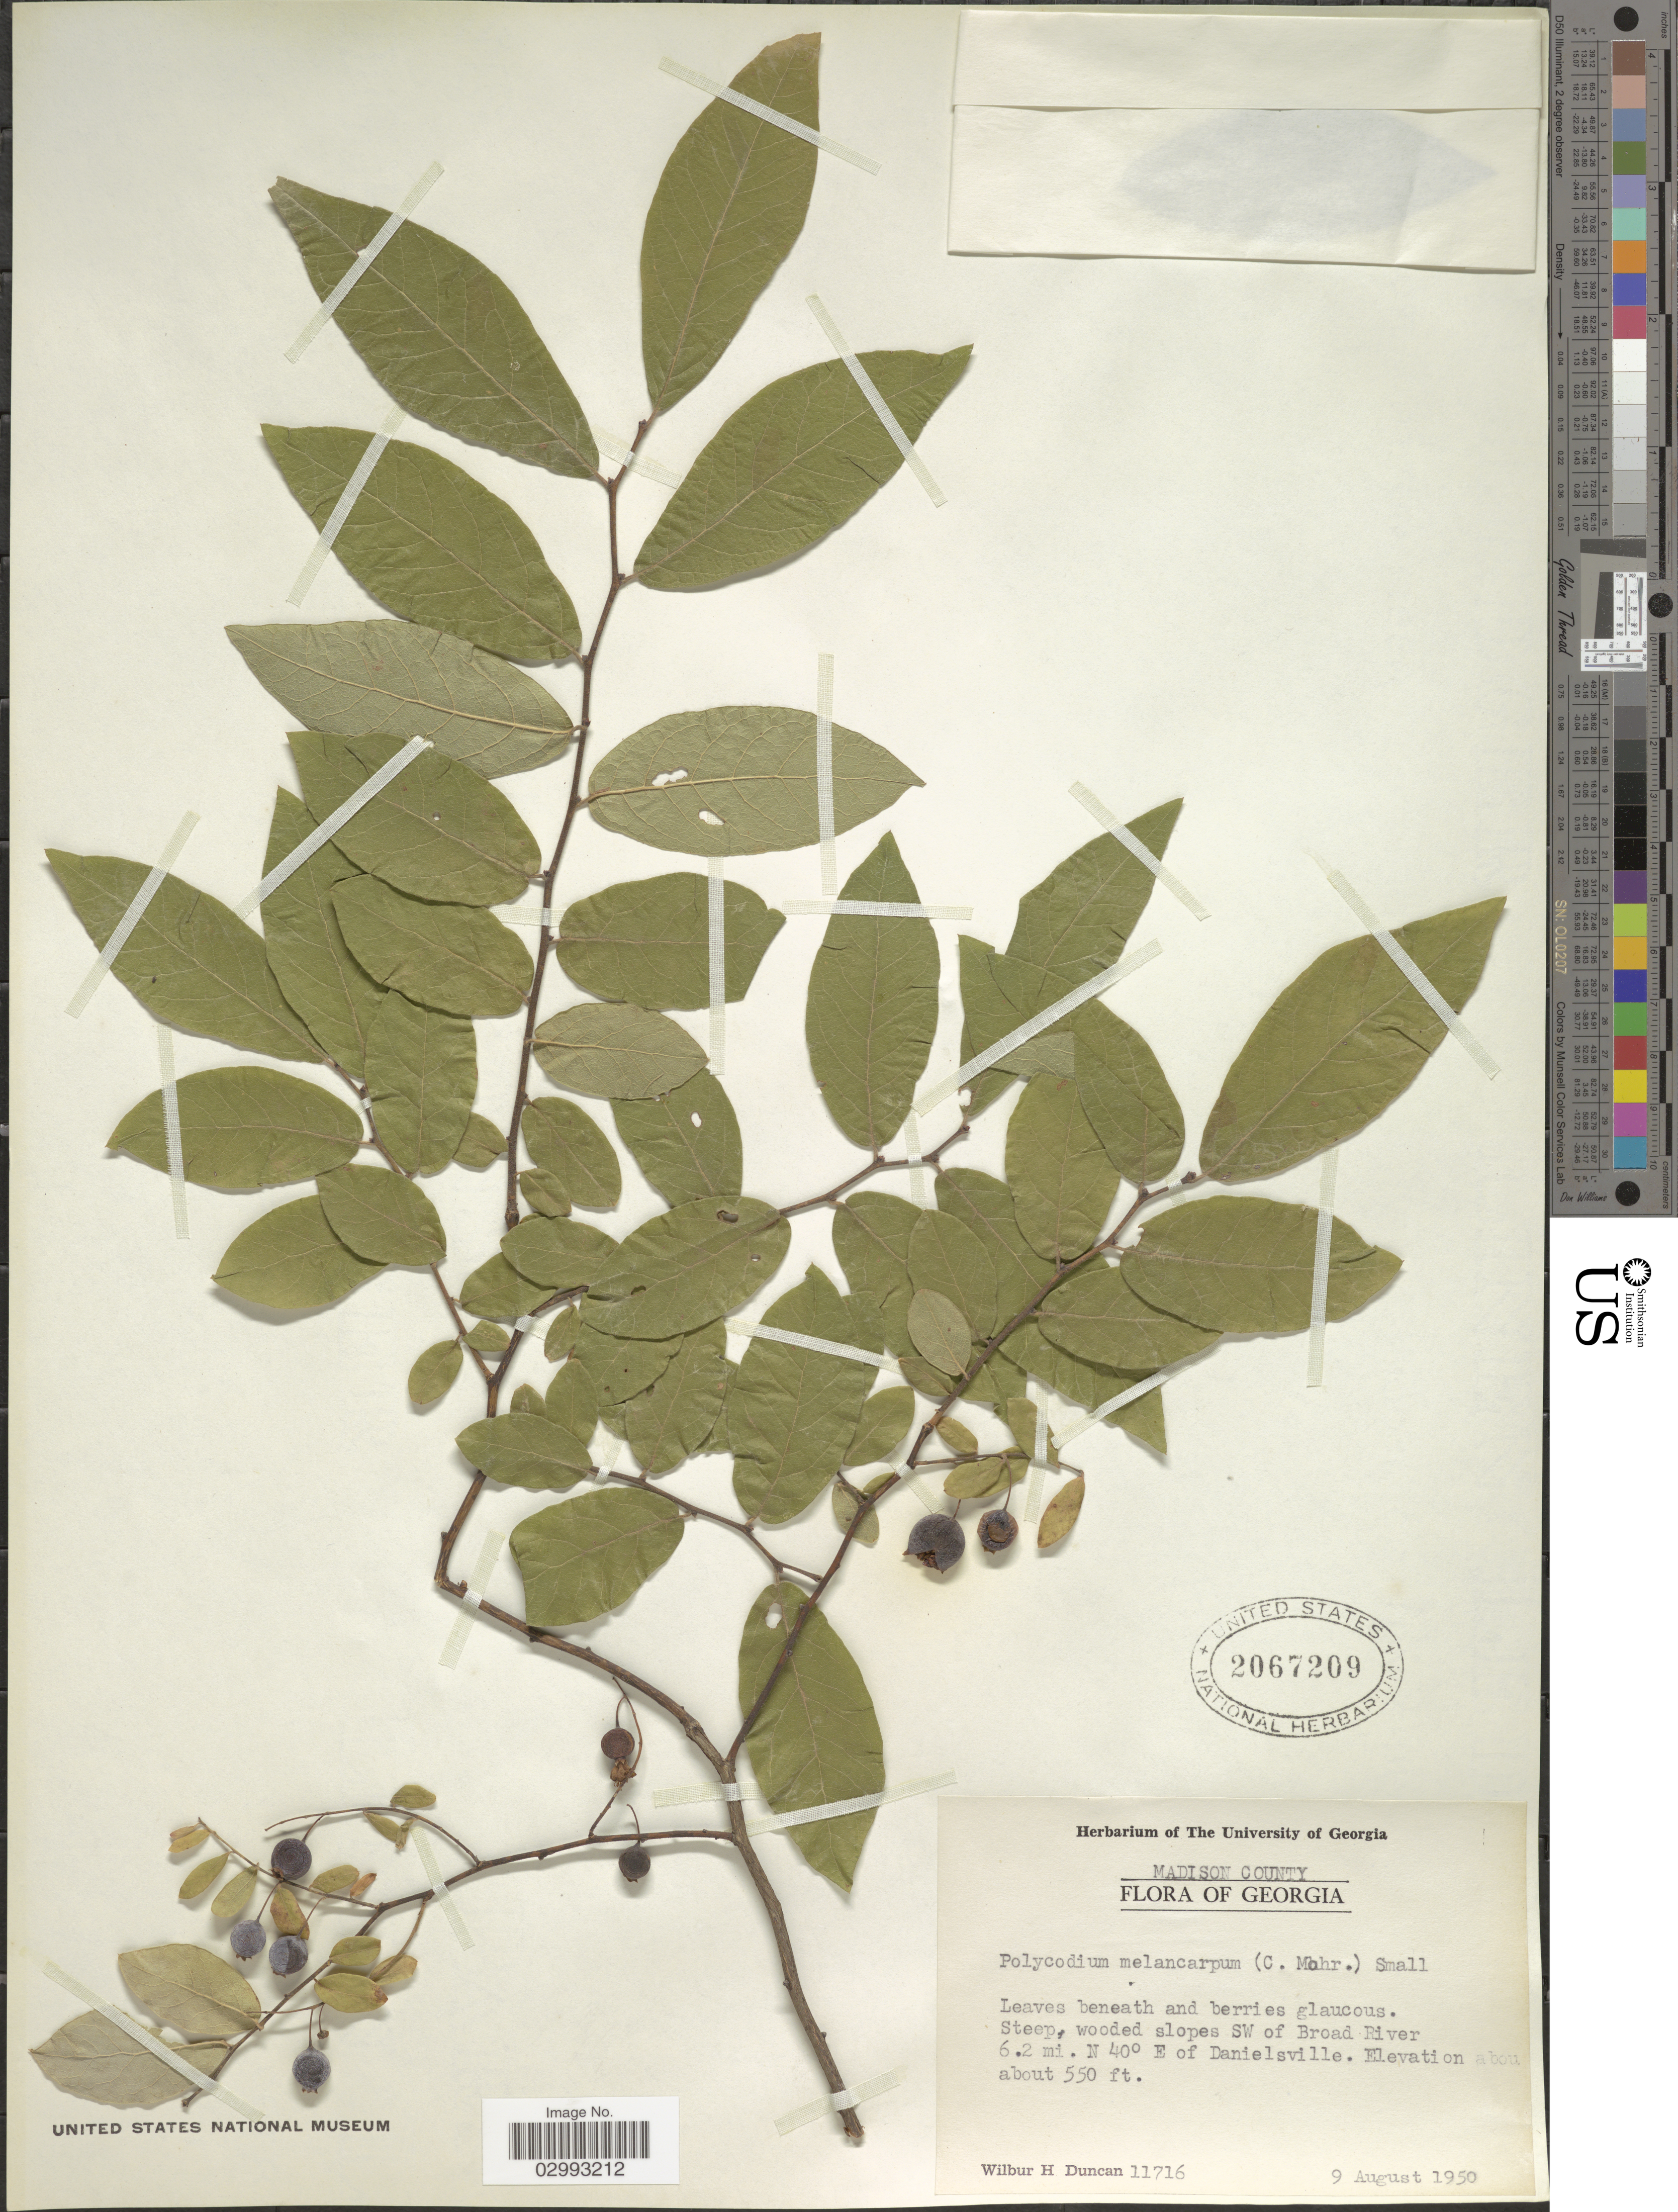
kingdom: Plantae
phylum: Tracheophyta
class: Magnoliopsida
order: Ericales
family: Ericaceae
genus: Polycodium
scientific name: Polycodium stamineum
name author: (L.) Greene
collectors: W. H. Duncan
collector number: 11716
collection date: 1950-08-09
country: United States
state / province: Georgia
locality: Madison County. Steep, wooded slopes SW of Broad River 6.2 mi. N 40° E of Danielsville.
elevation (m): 168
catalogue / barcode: US 2067209